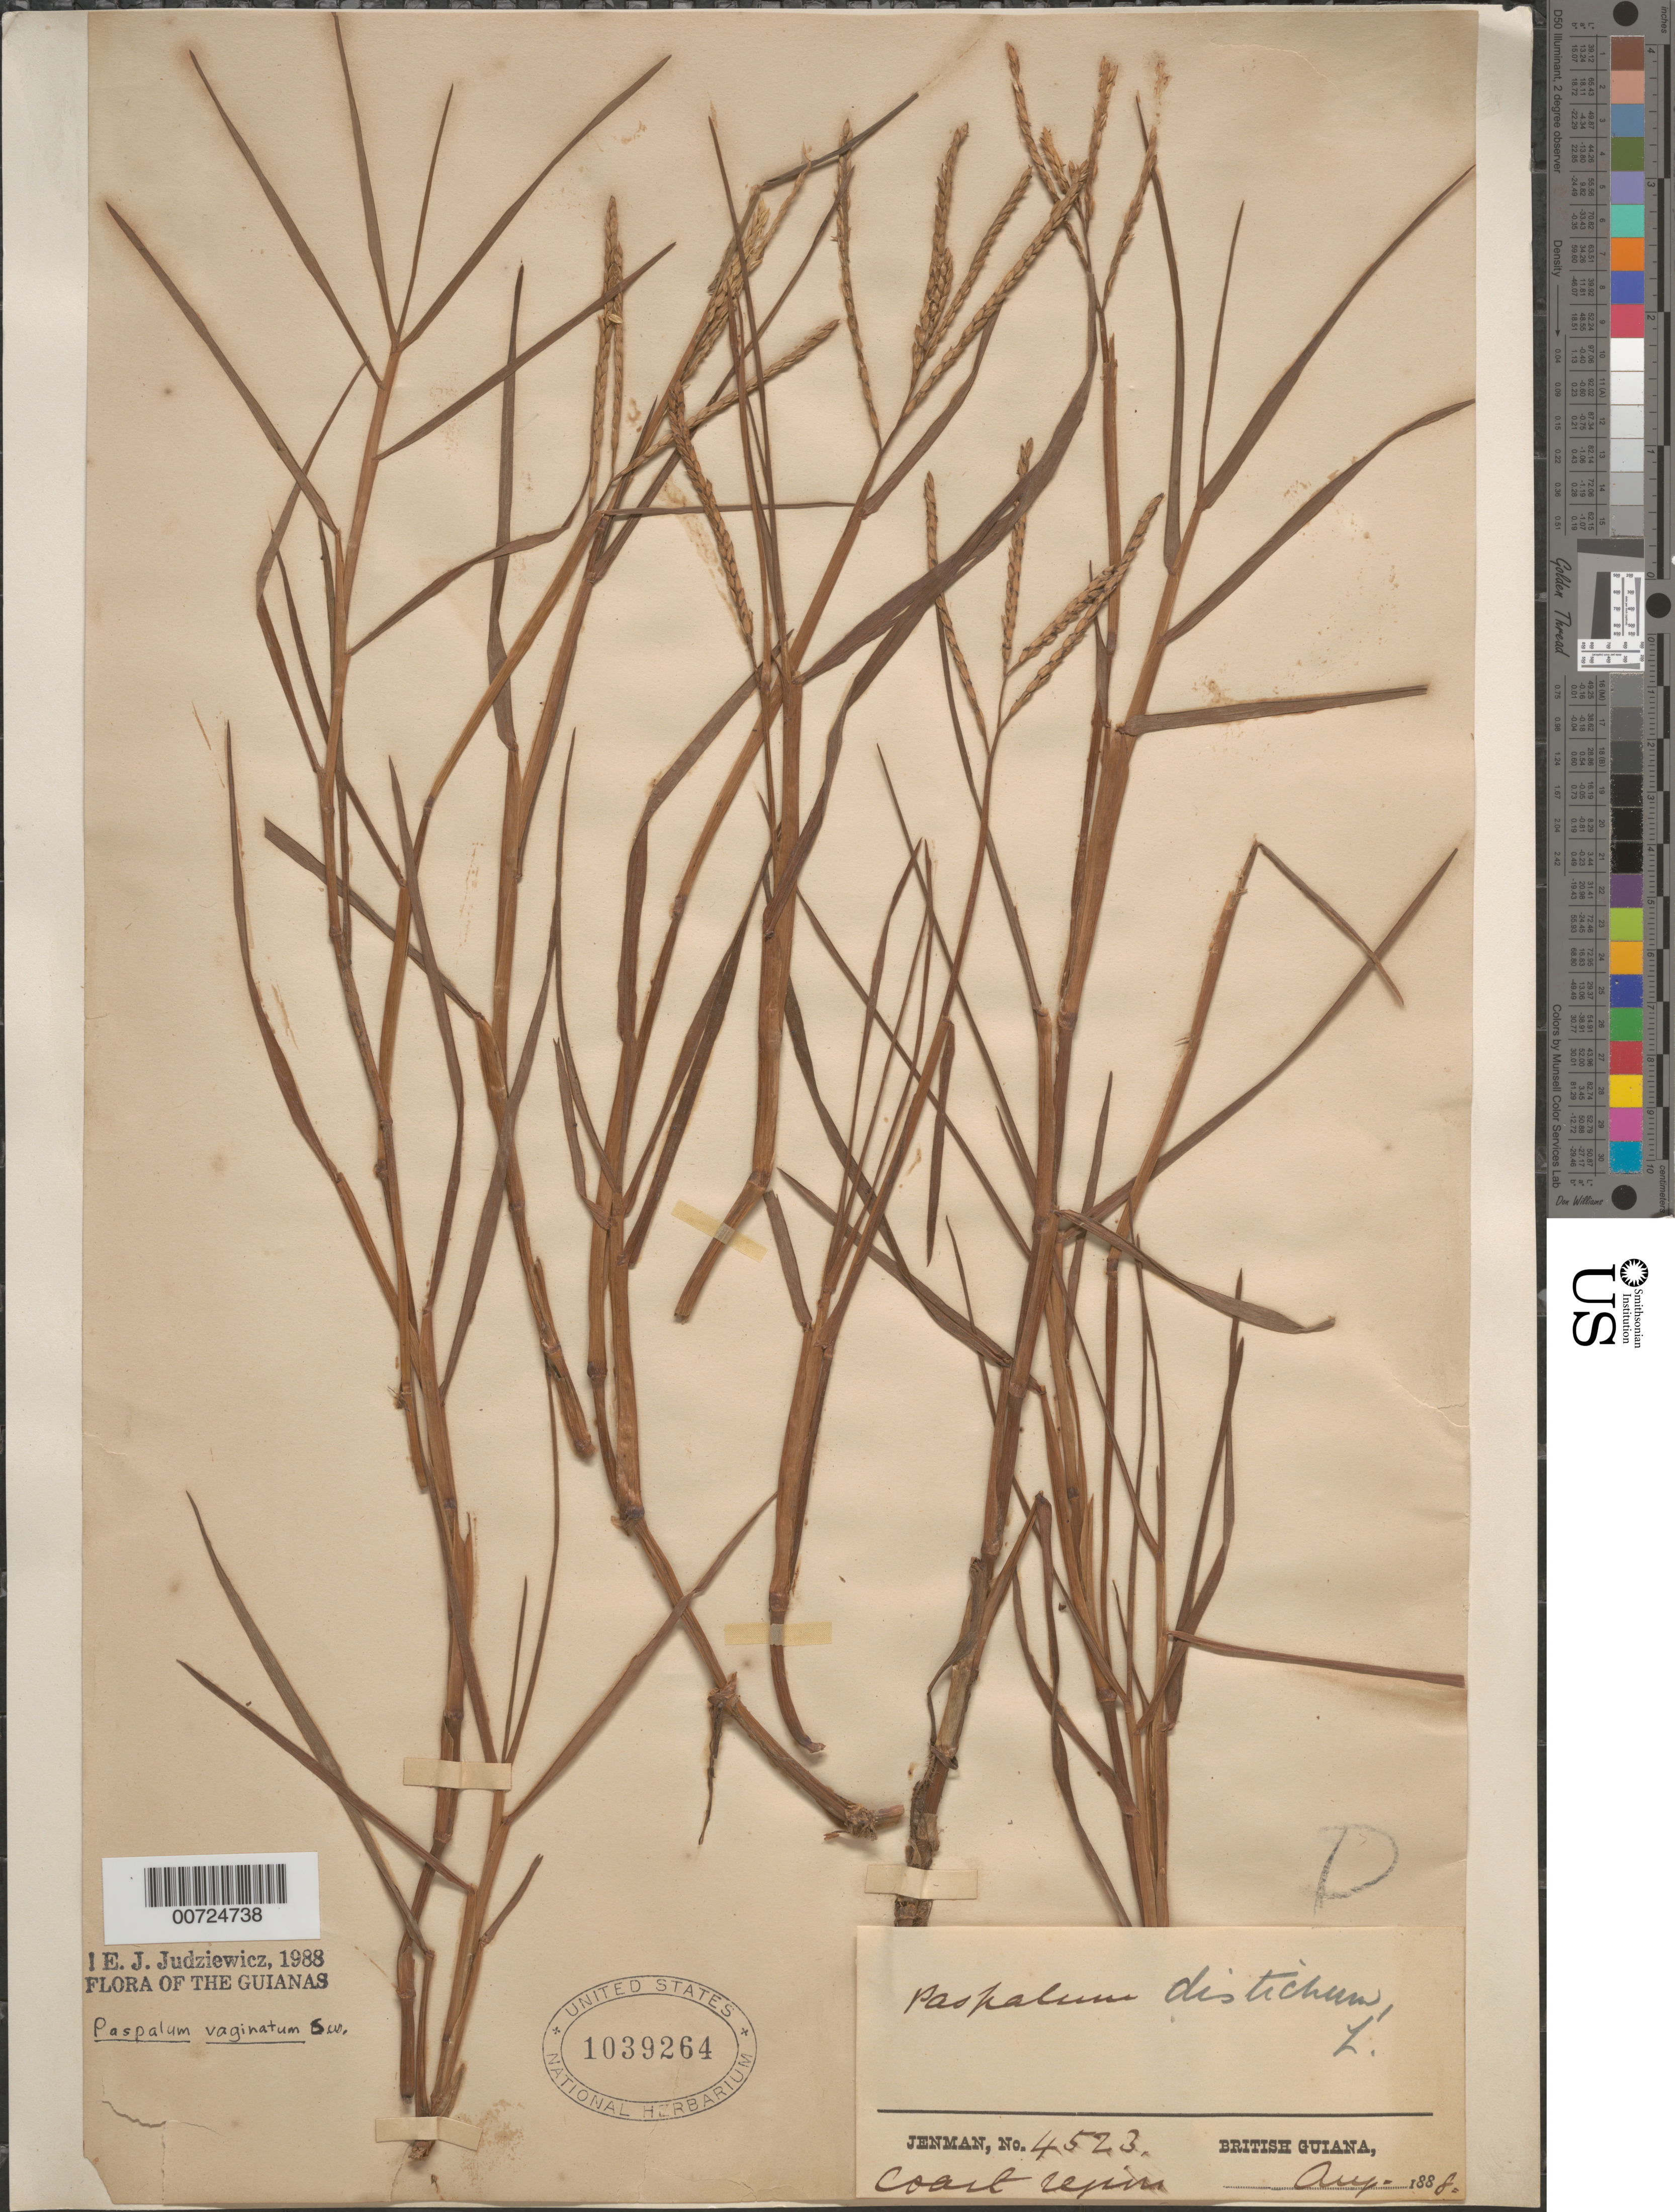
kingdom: Plantae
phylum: Tracheophyta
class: Liliopsida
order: Poales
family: Poaceae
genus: Paspalum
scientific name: Paspalum vaginatum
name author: Sw.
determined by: Judziewicz, E. J.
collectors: G. S. Jenman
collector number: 4523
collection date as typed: August 1888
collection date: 1888-08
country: Guyana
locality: Coast Region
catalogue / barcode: US 1039264